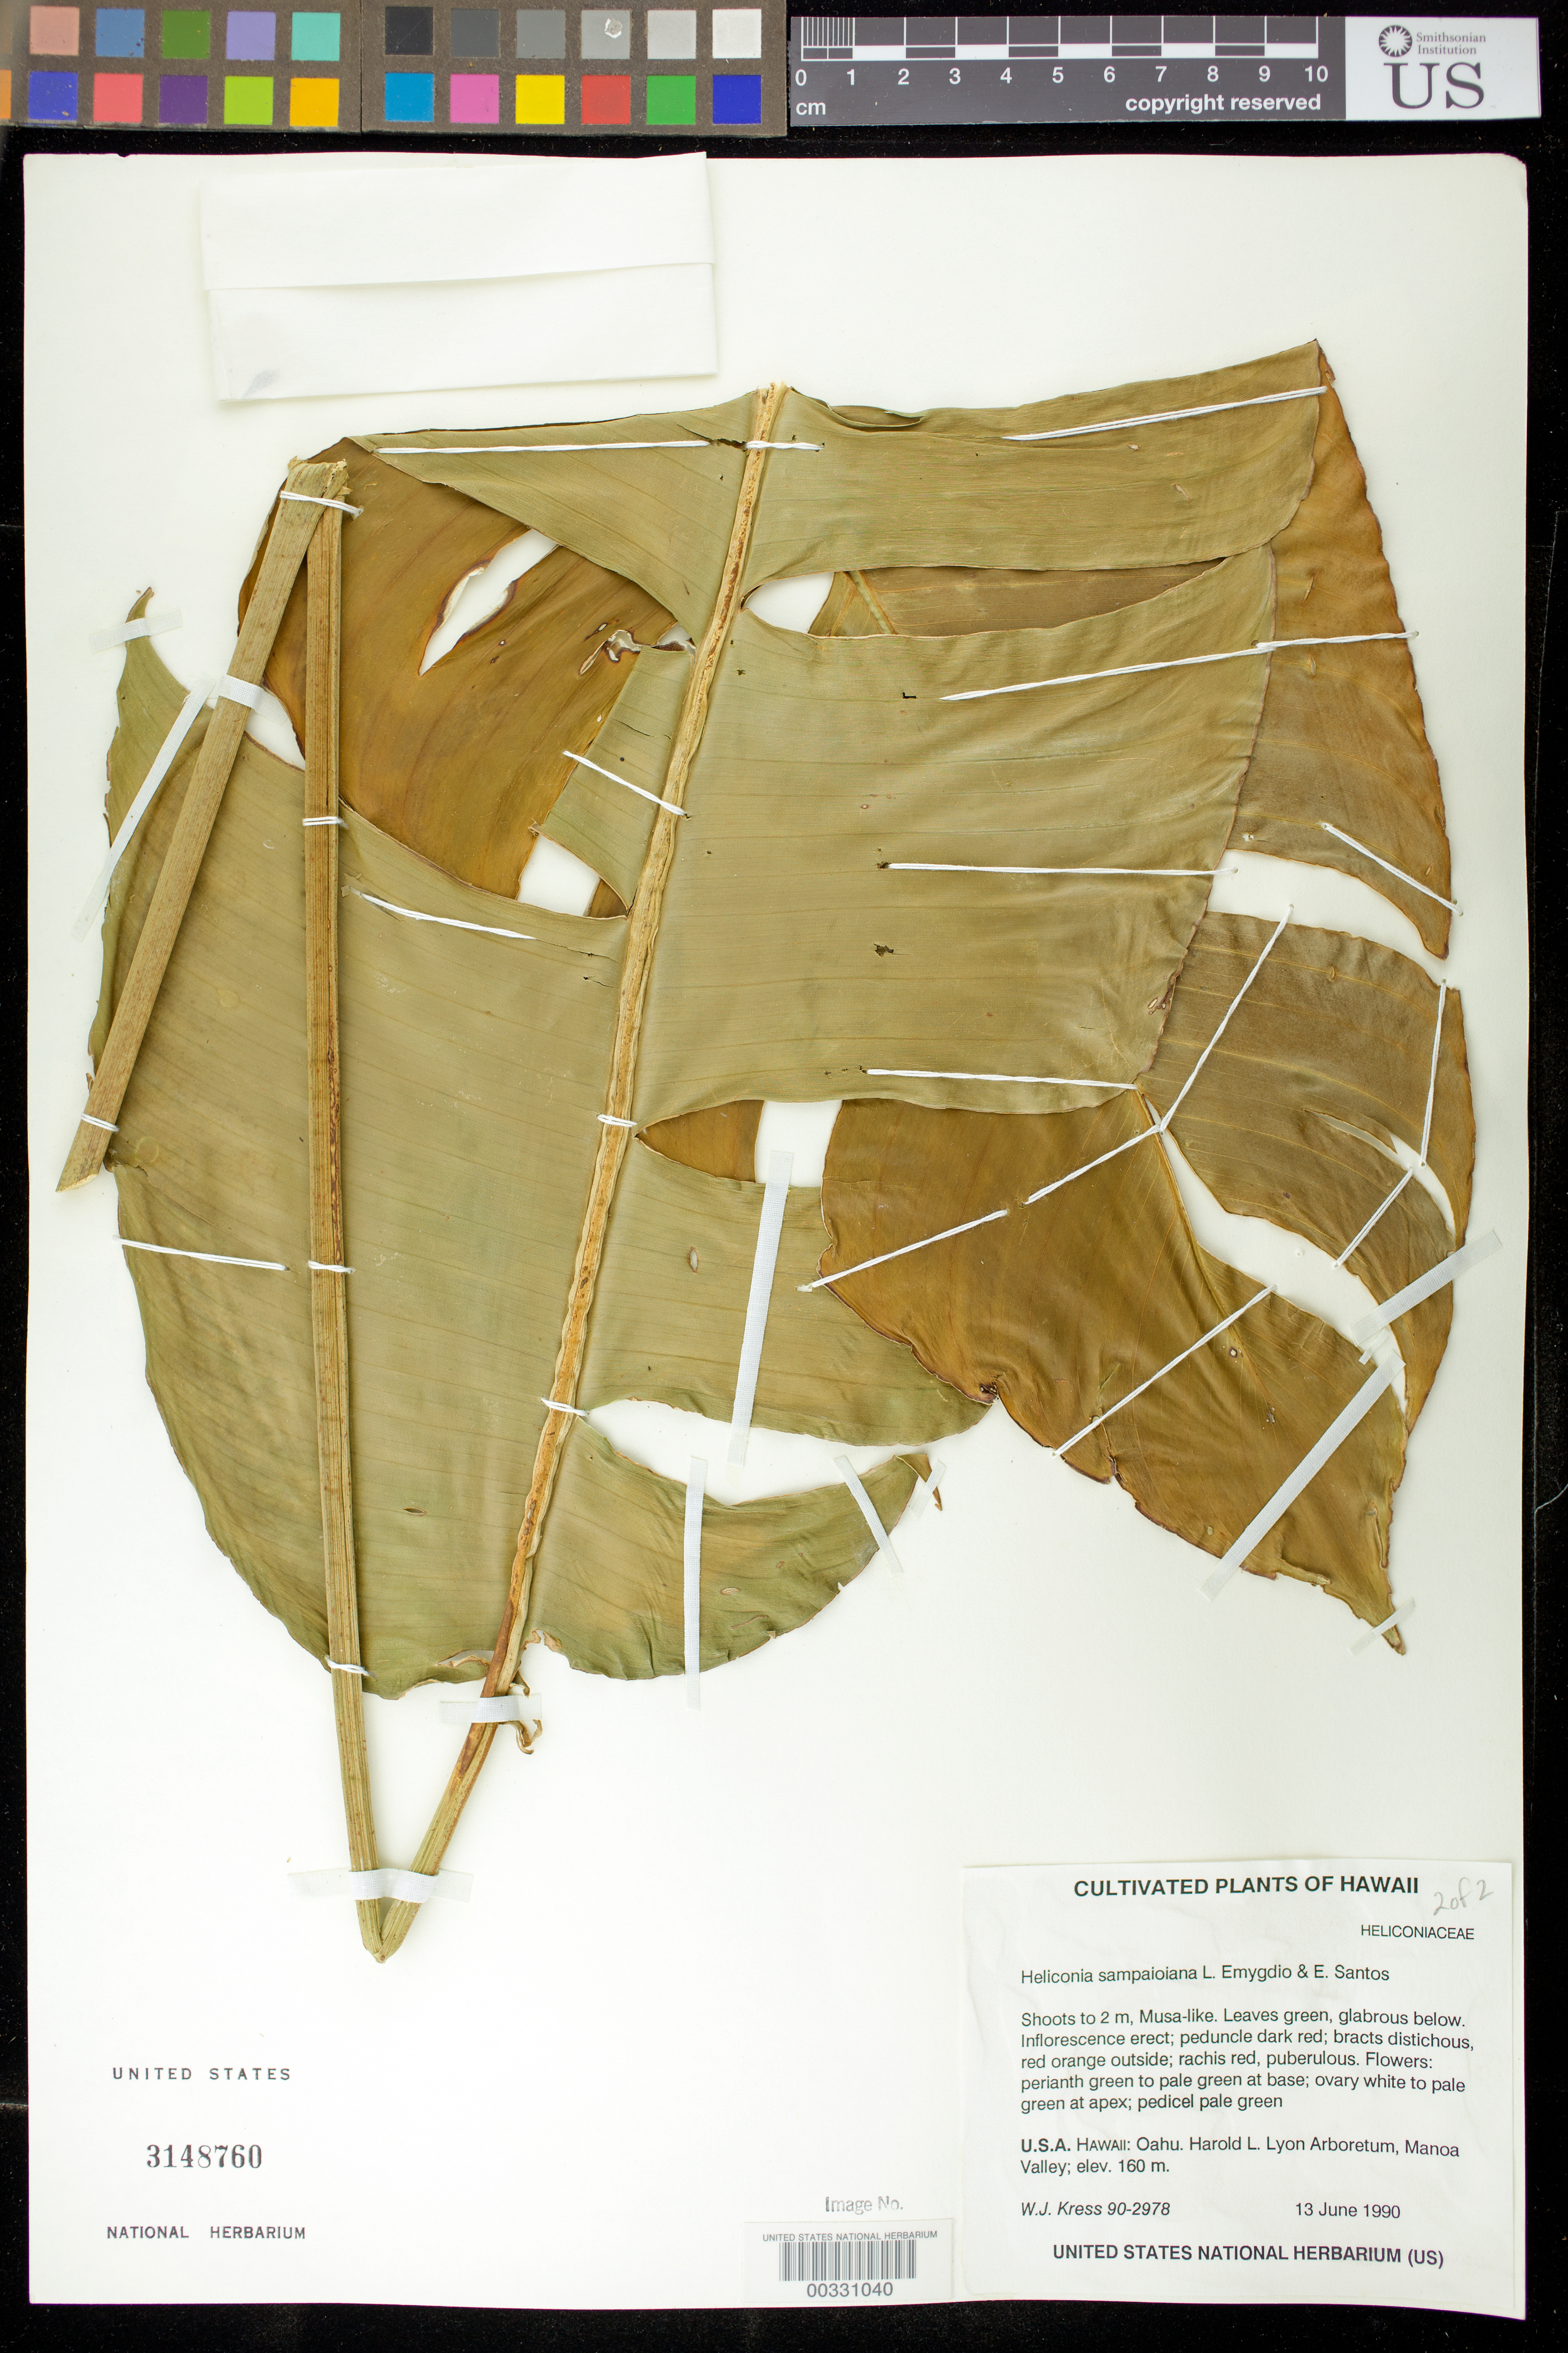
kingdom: Plantae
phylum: Tracheophyta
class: Liliopsida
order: Zingiberales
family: Heliconiaceae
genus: Heliconia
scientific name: Heliconia sampaioana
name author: Emygdio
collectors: W. J. Kress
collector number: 90-2978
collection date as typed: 13 Jun 1990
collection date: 1990-06-13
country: United States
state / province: Hawaii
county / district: Honolulu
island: Oahu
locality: Lyon Arboretum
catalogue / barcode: US 3148760